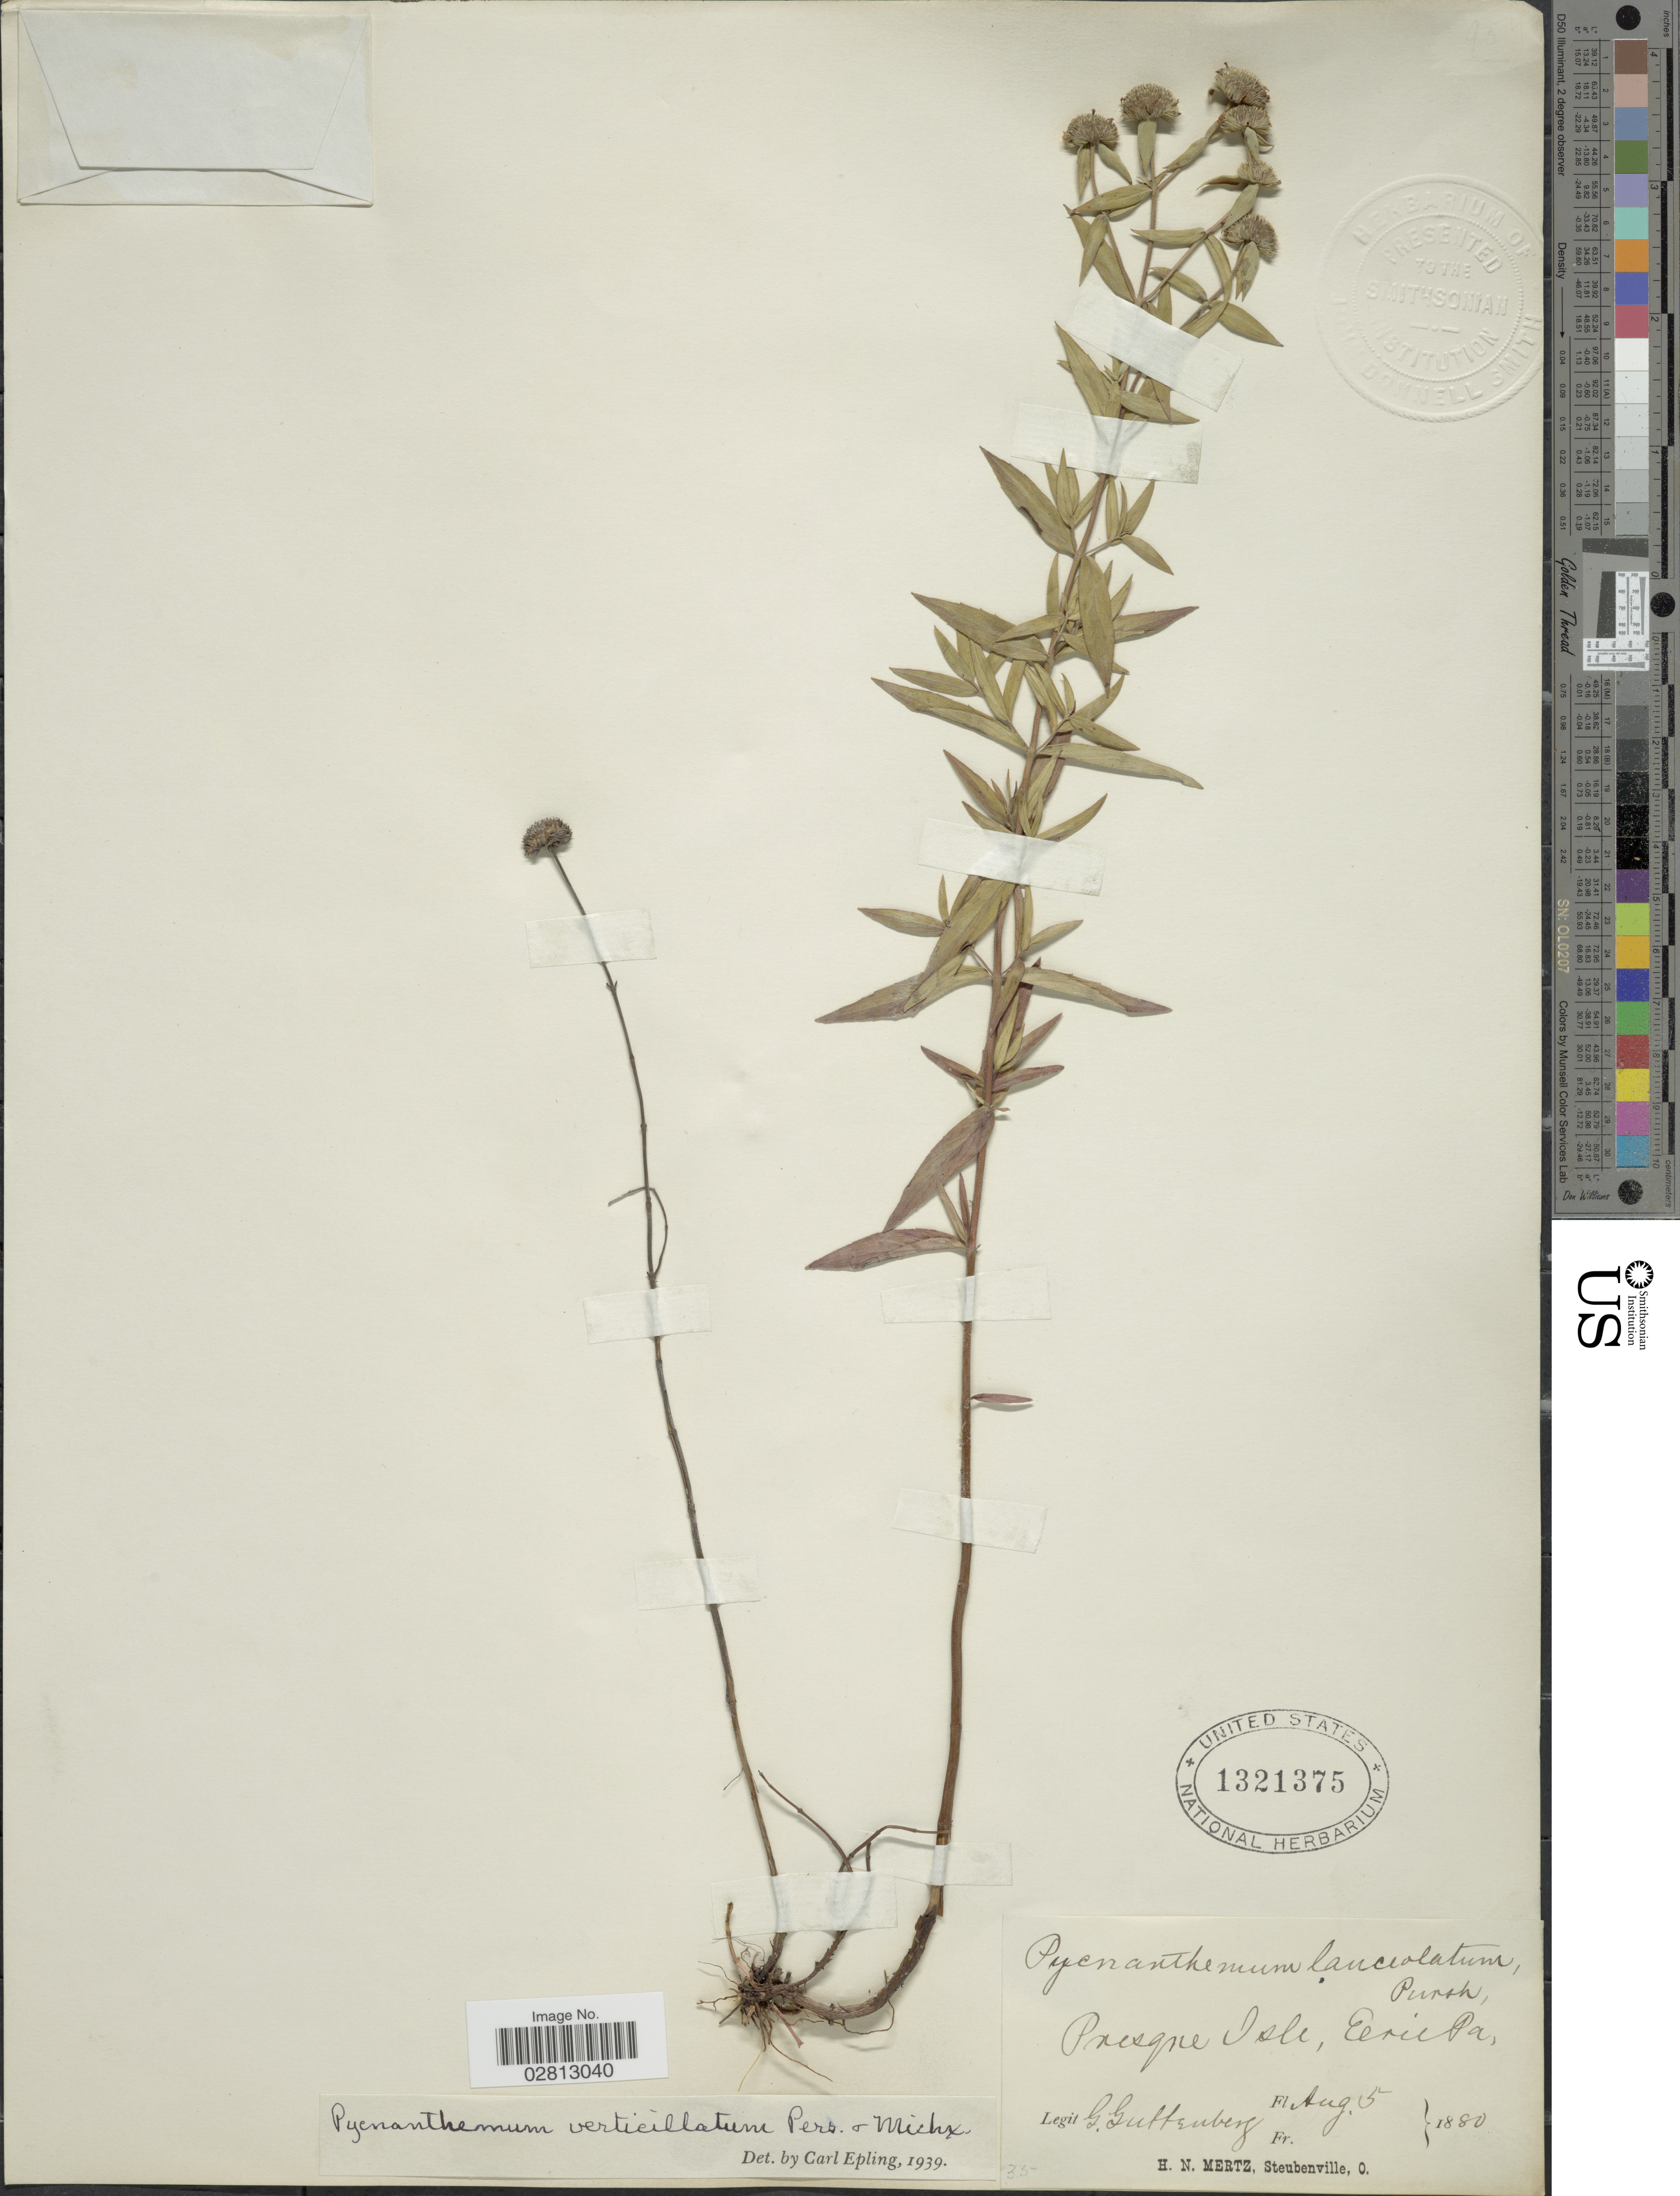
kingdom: Plantae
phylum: Tracheophyta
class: Magnoliopsida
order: Lamiales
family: Lamiaceae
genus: Pycnanthemum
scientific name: Pycnanthemum verticillatum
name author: (Michx.) Pers.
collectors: G. Guttenberg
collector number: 35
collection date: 1880-08-05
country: United States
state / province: Pennsylvania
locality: Presque Isle, Eerie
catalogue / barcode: US 1321375